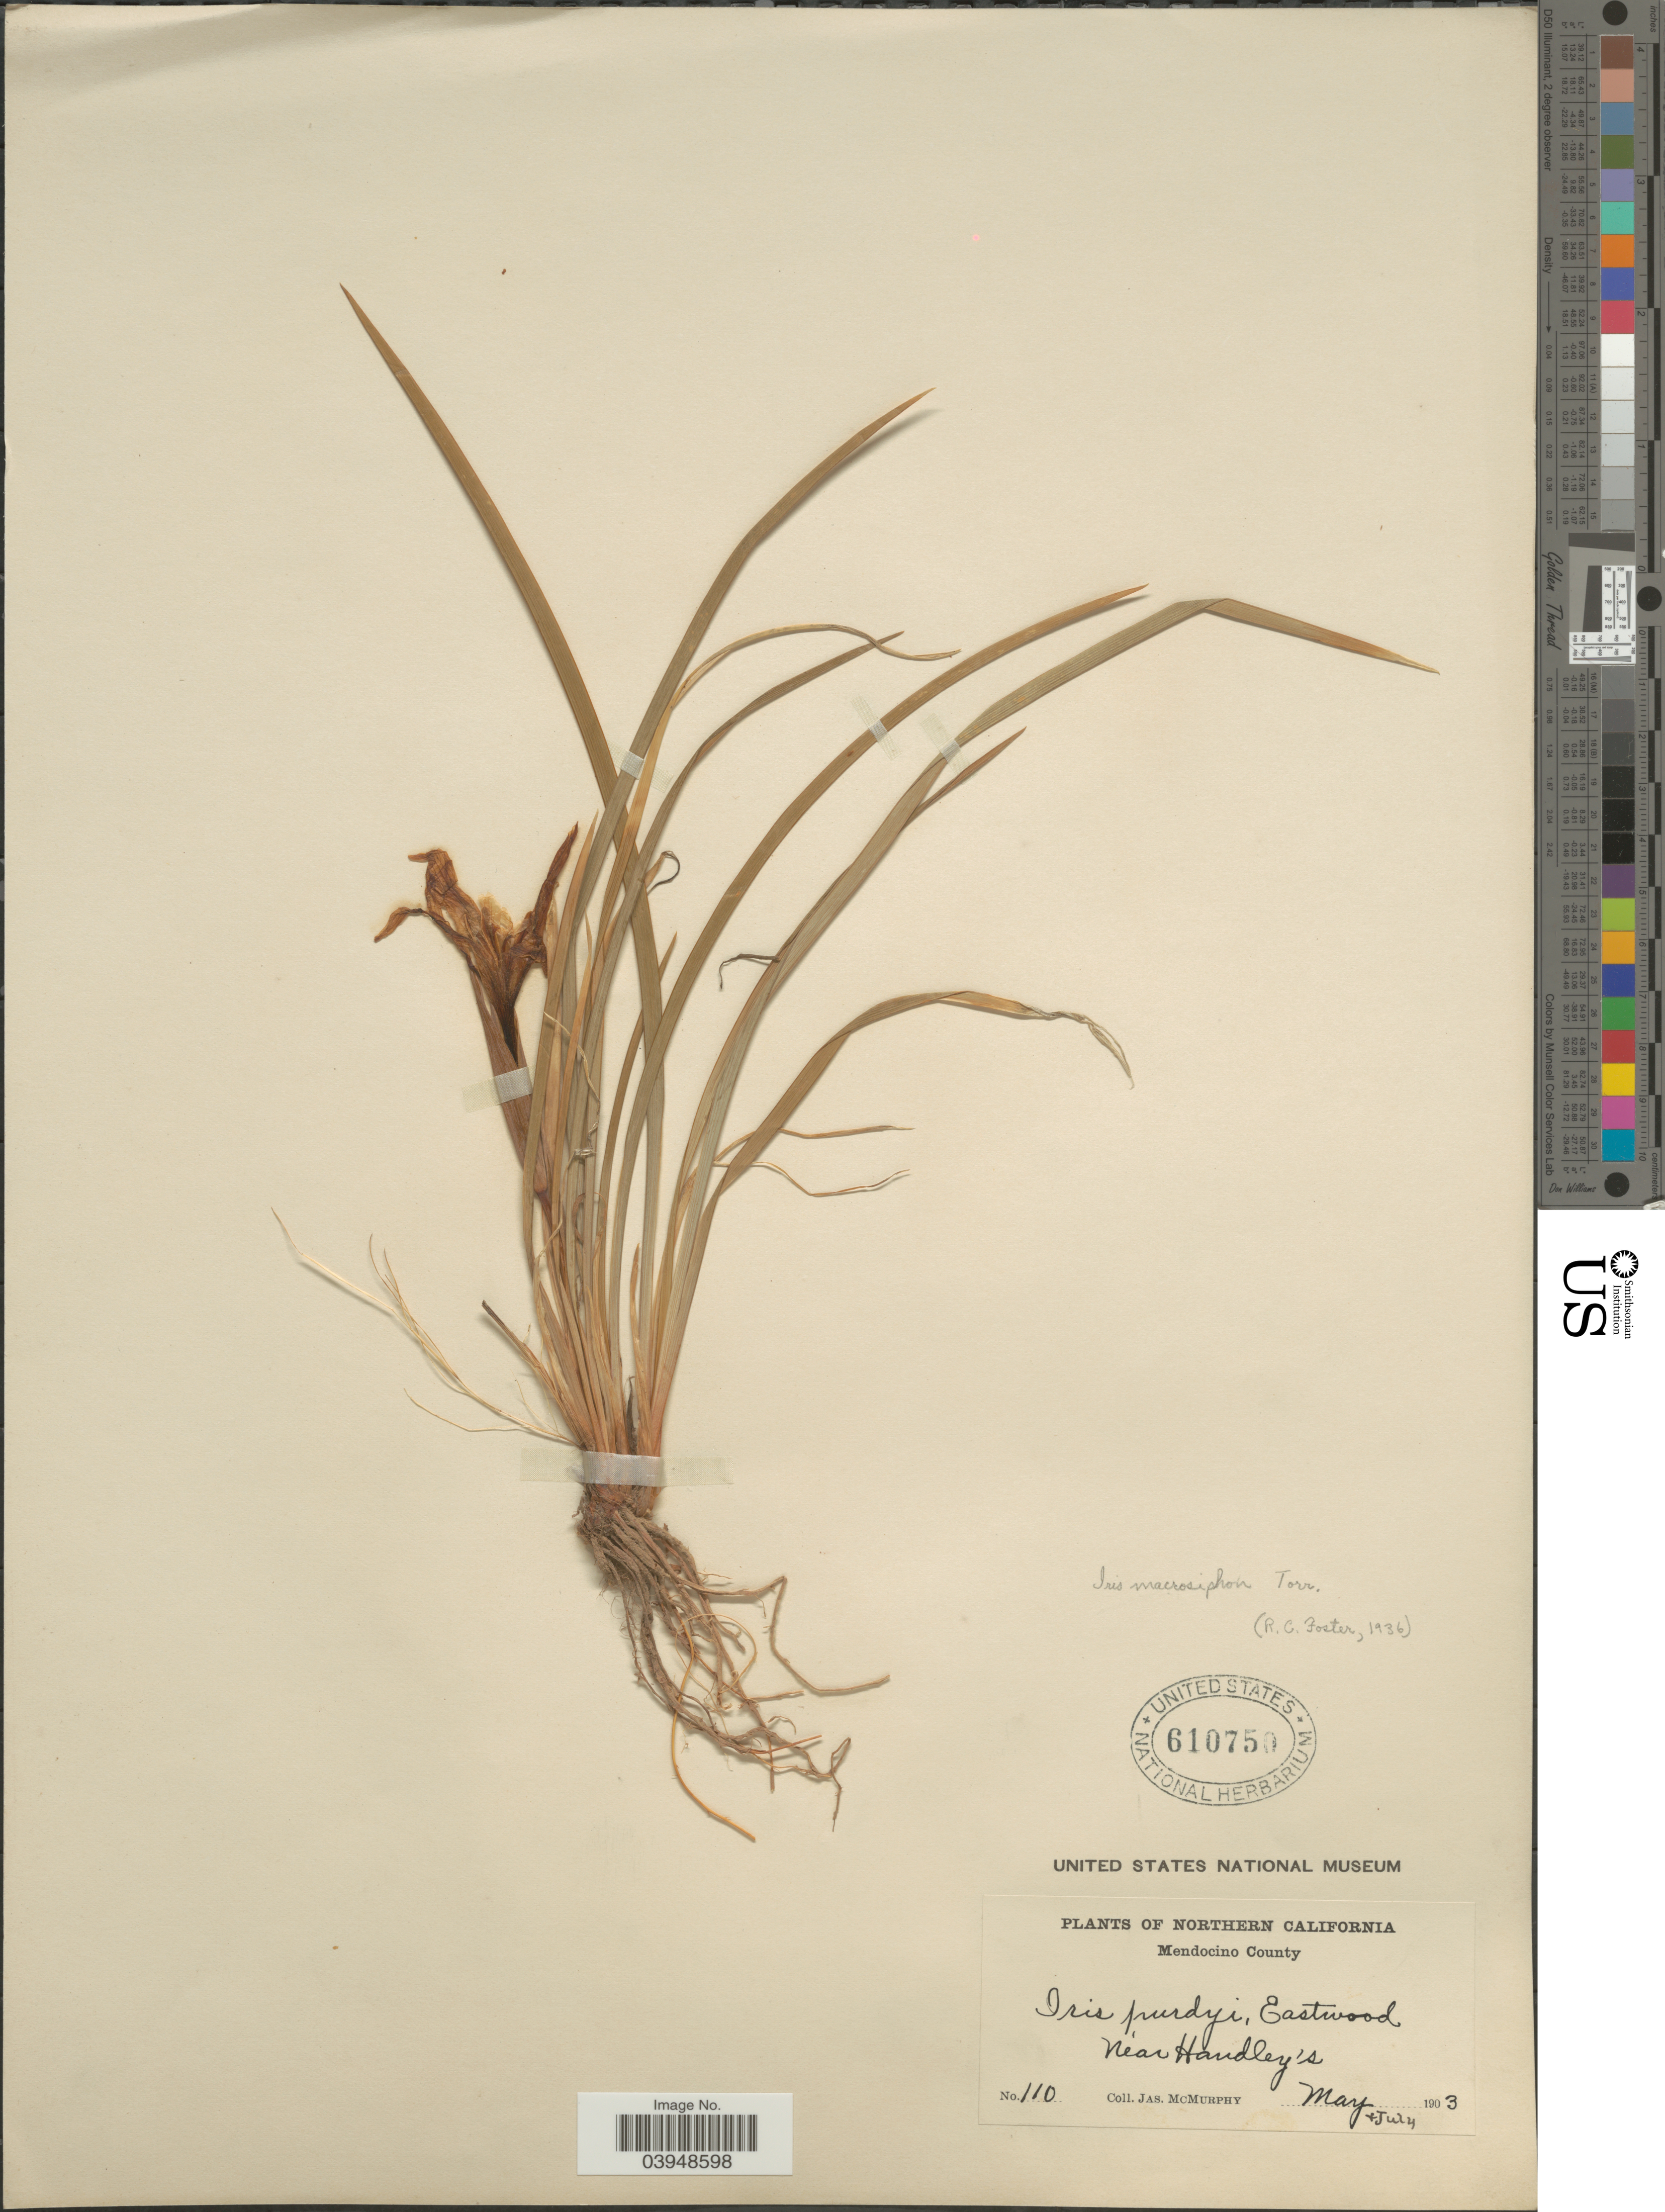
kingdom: Plantae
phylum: Tracheophyta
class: Liliopsida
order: Asparagales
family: Iridaceae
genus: Iris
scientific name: Iris macrosiphon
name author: Torr.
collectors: J. McMurphy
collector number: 110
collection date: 1903-05/1903-07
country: United States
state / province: California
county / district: Mendocino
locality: Northern California. Mendocino County. Near Handley's.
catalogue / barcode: US 610750